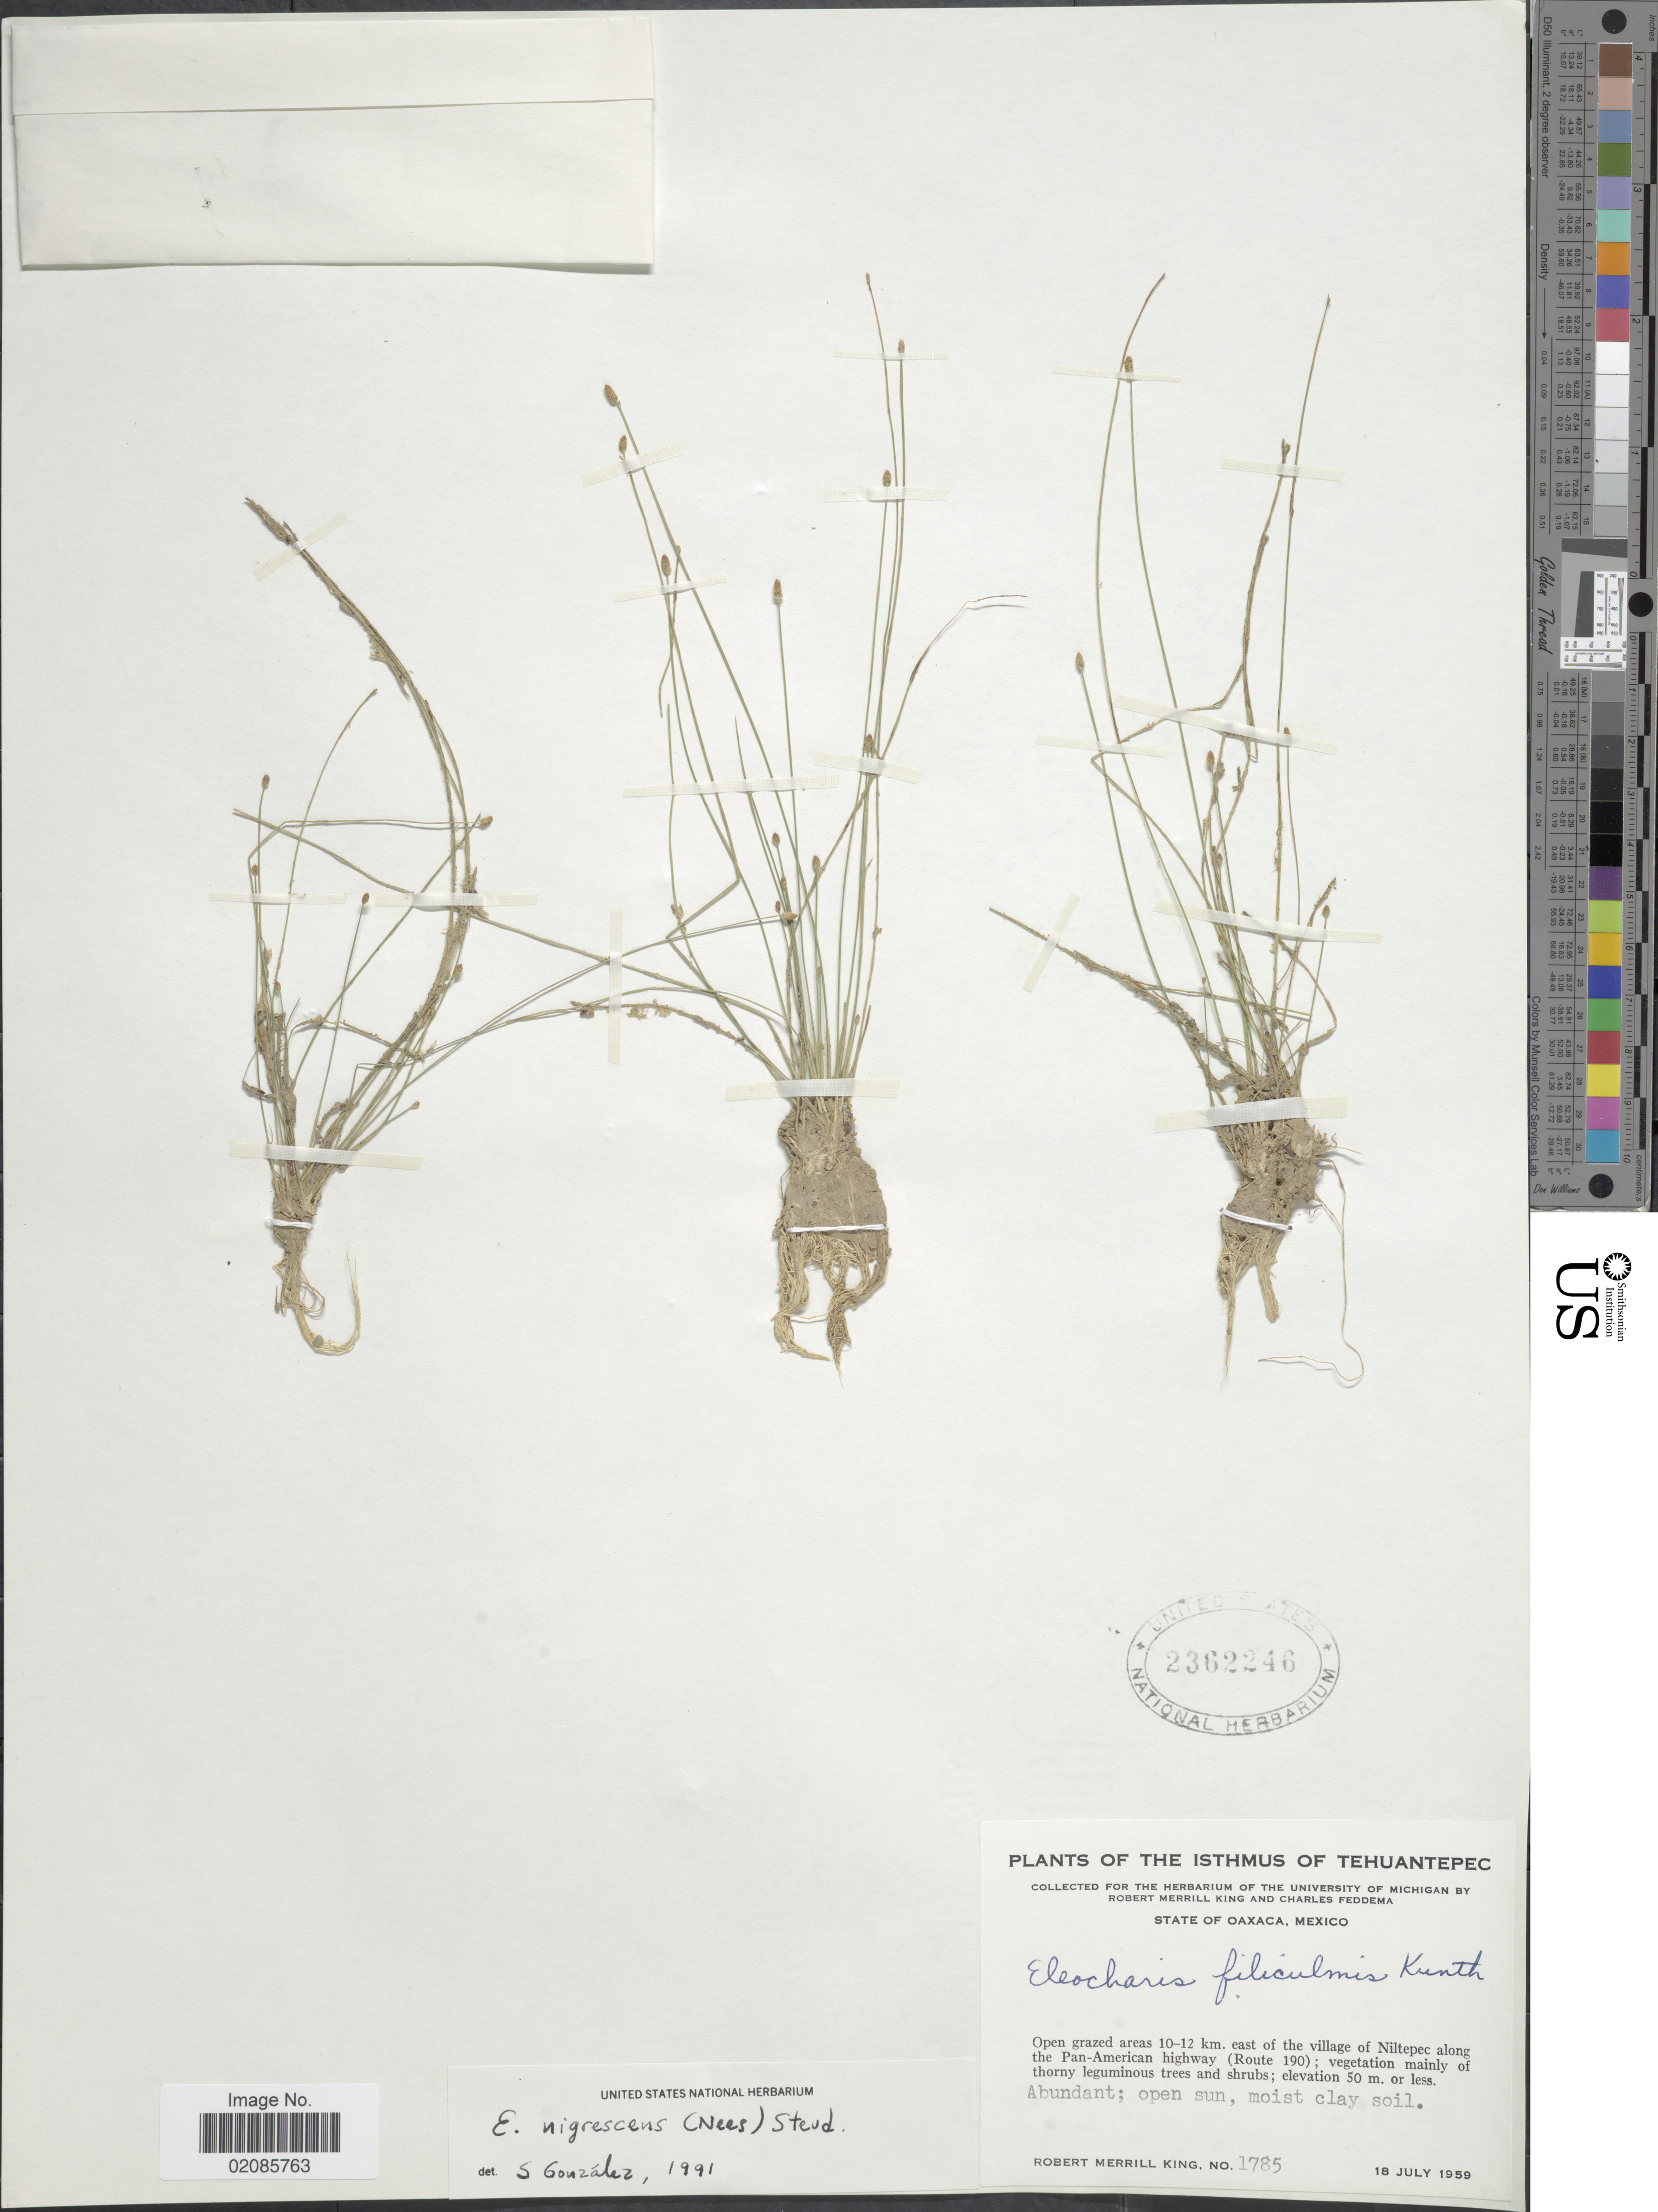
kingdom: Plantae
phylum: Tracheophyta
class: Liliopsida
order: Poales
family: Cyperaceae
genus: Eleocharis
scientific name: Eleocharis nigrescens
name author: (Nees) Kunth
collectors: R. M. King & C. Feddema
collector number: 1785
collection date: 1959-07-18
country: Mexico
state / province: Oaxaca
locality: The Isthmus of Tehuantepec, open grazed areas 10-12 km. east of the village Niltepec along the Pan-American highway (Route 190).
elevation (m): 50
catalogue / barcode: US 2362246